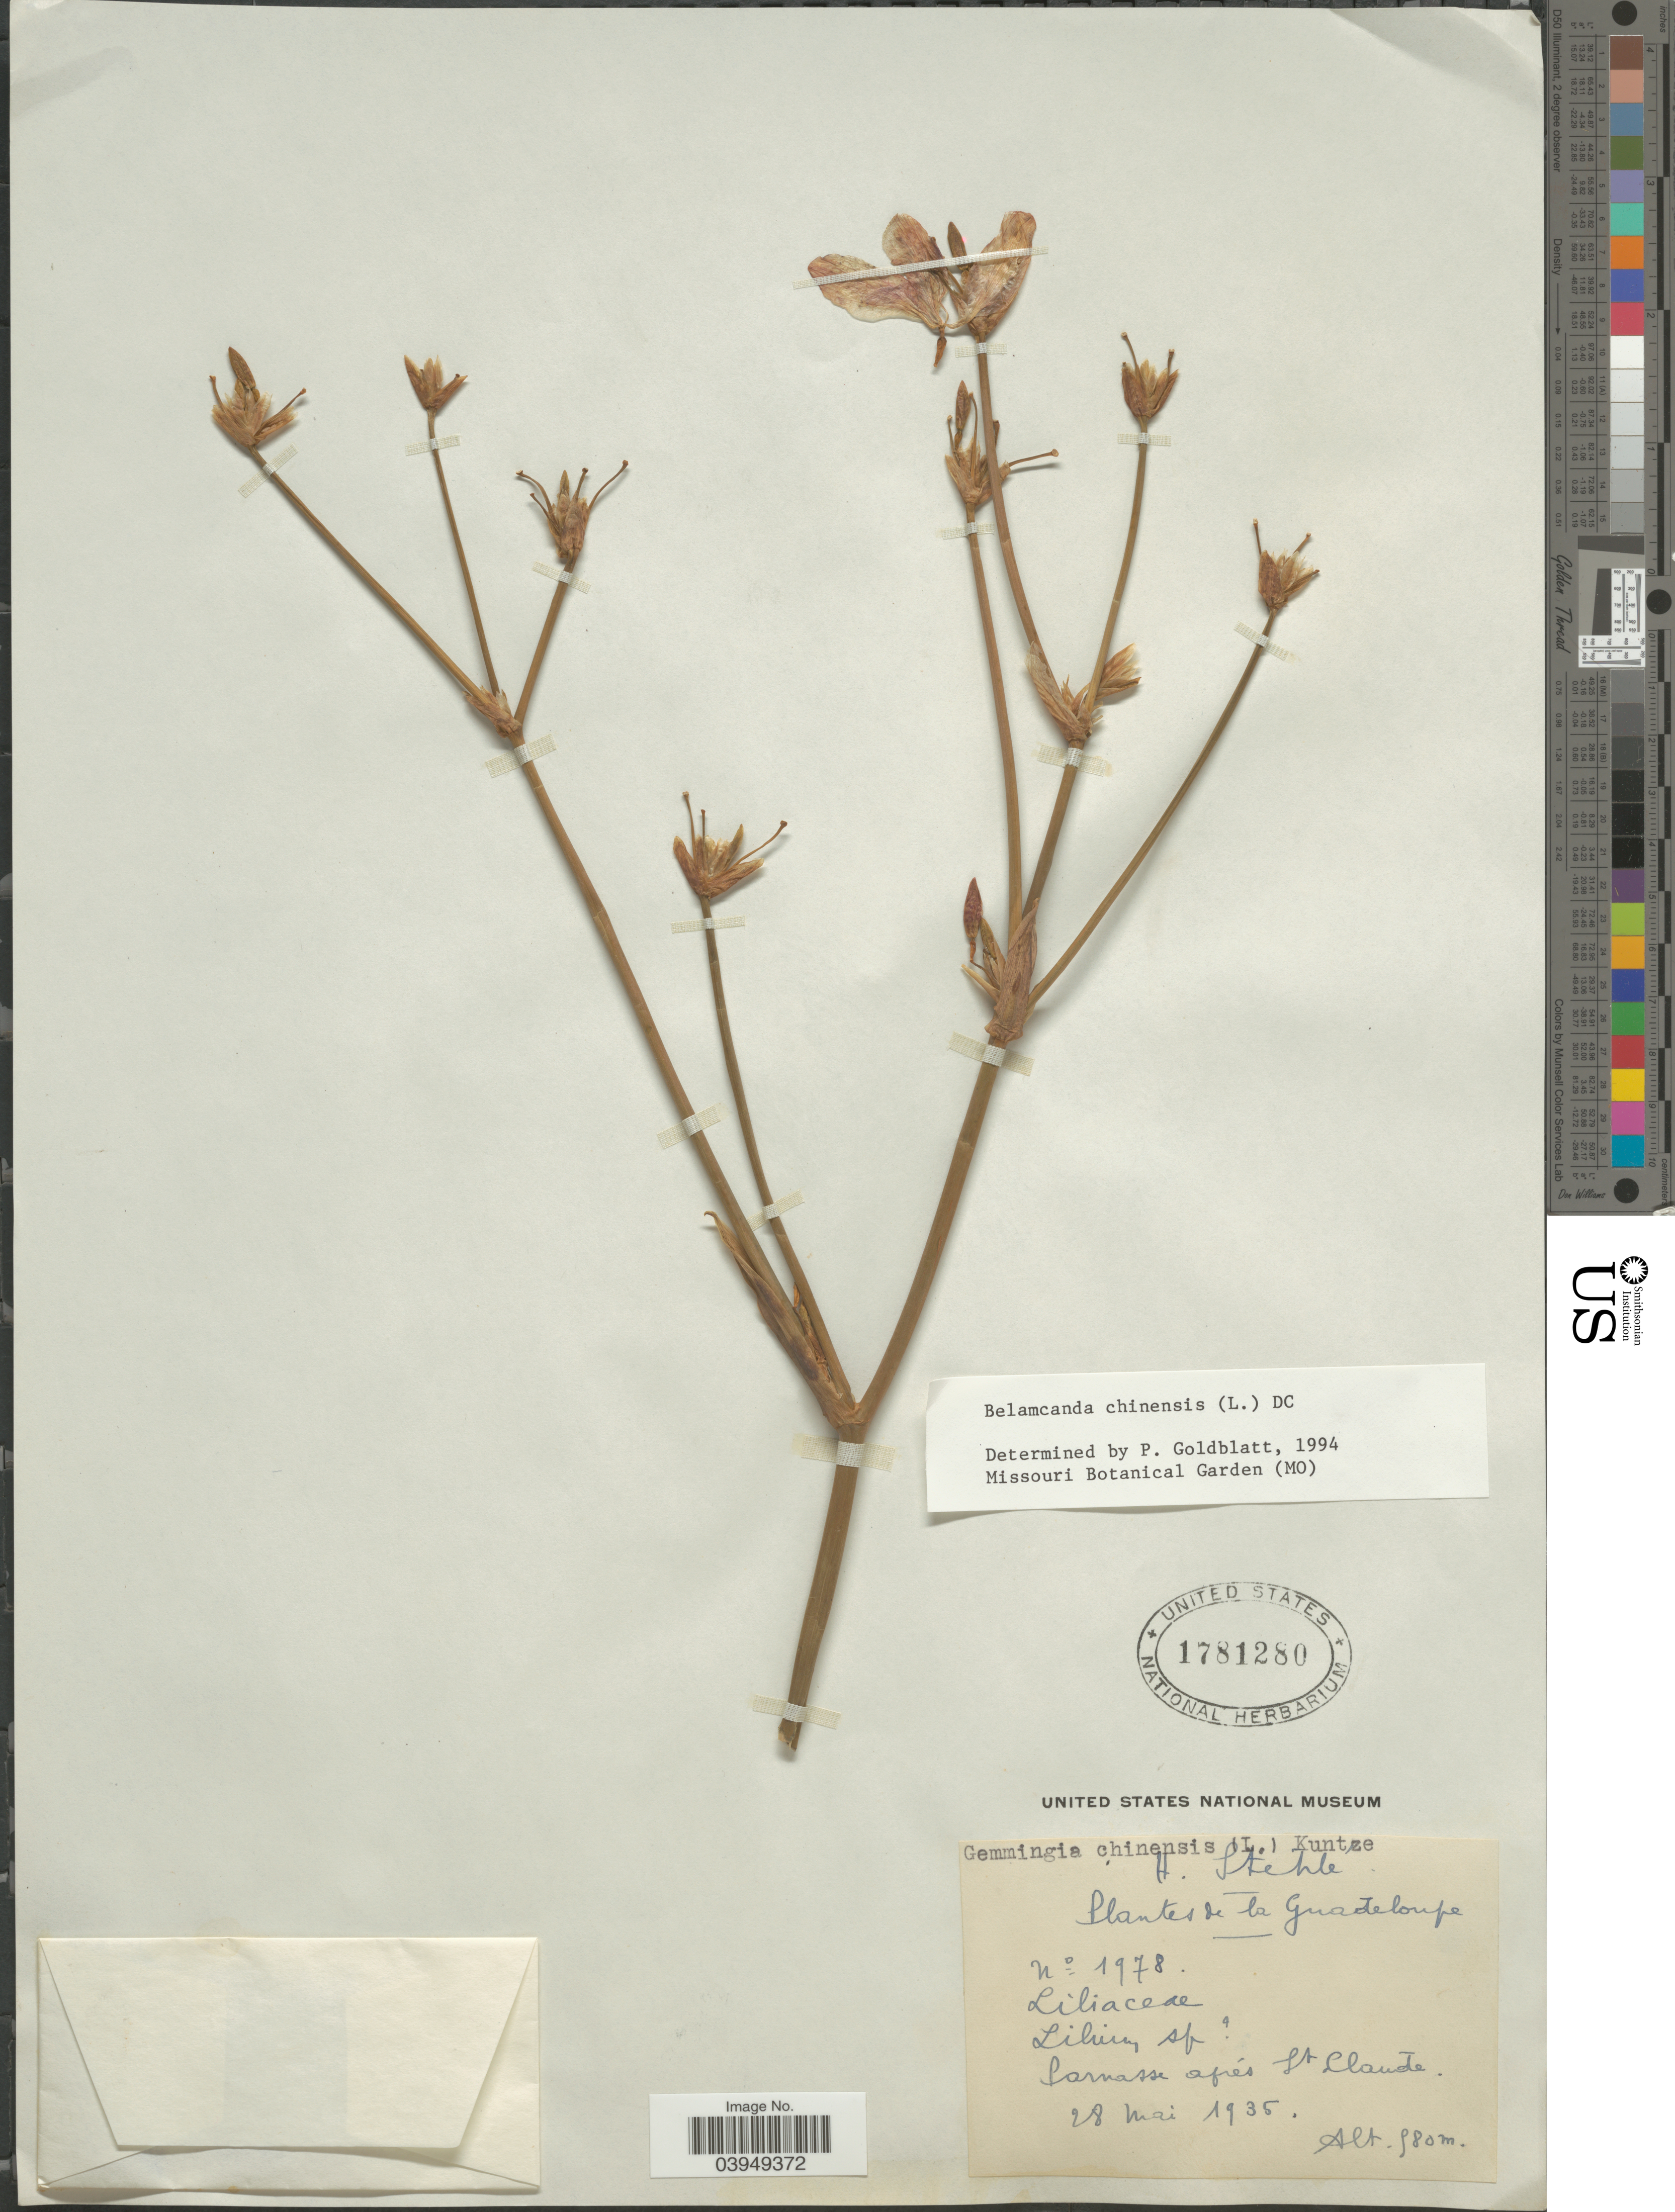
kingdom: Plantae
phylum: Tracheophyta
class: Liliopsida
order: Asparagales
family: Iridaceae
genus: Iris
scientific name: Iris chinensis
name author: Curtis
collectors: H. Stehlé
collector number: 1978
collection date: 1935-05-28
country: Guadeloupe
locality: Parnasse aprés St. Claude.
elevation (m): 580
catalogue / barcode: US 1781280